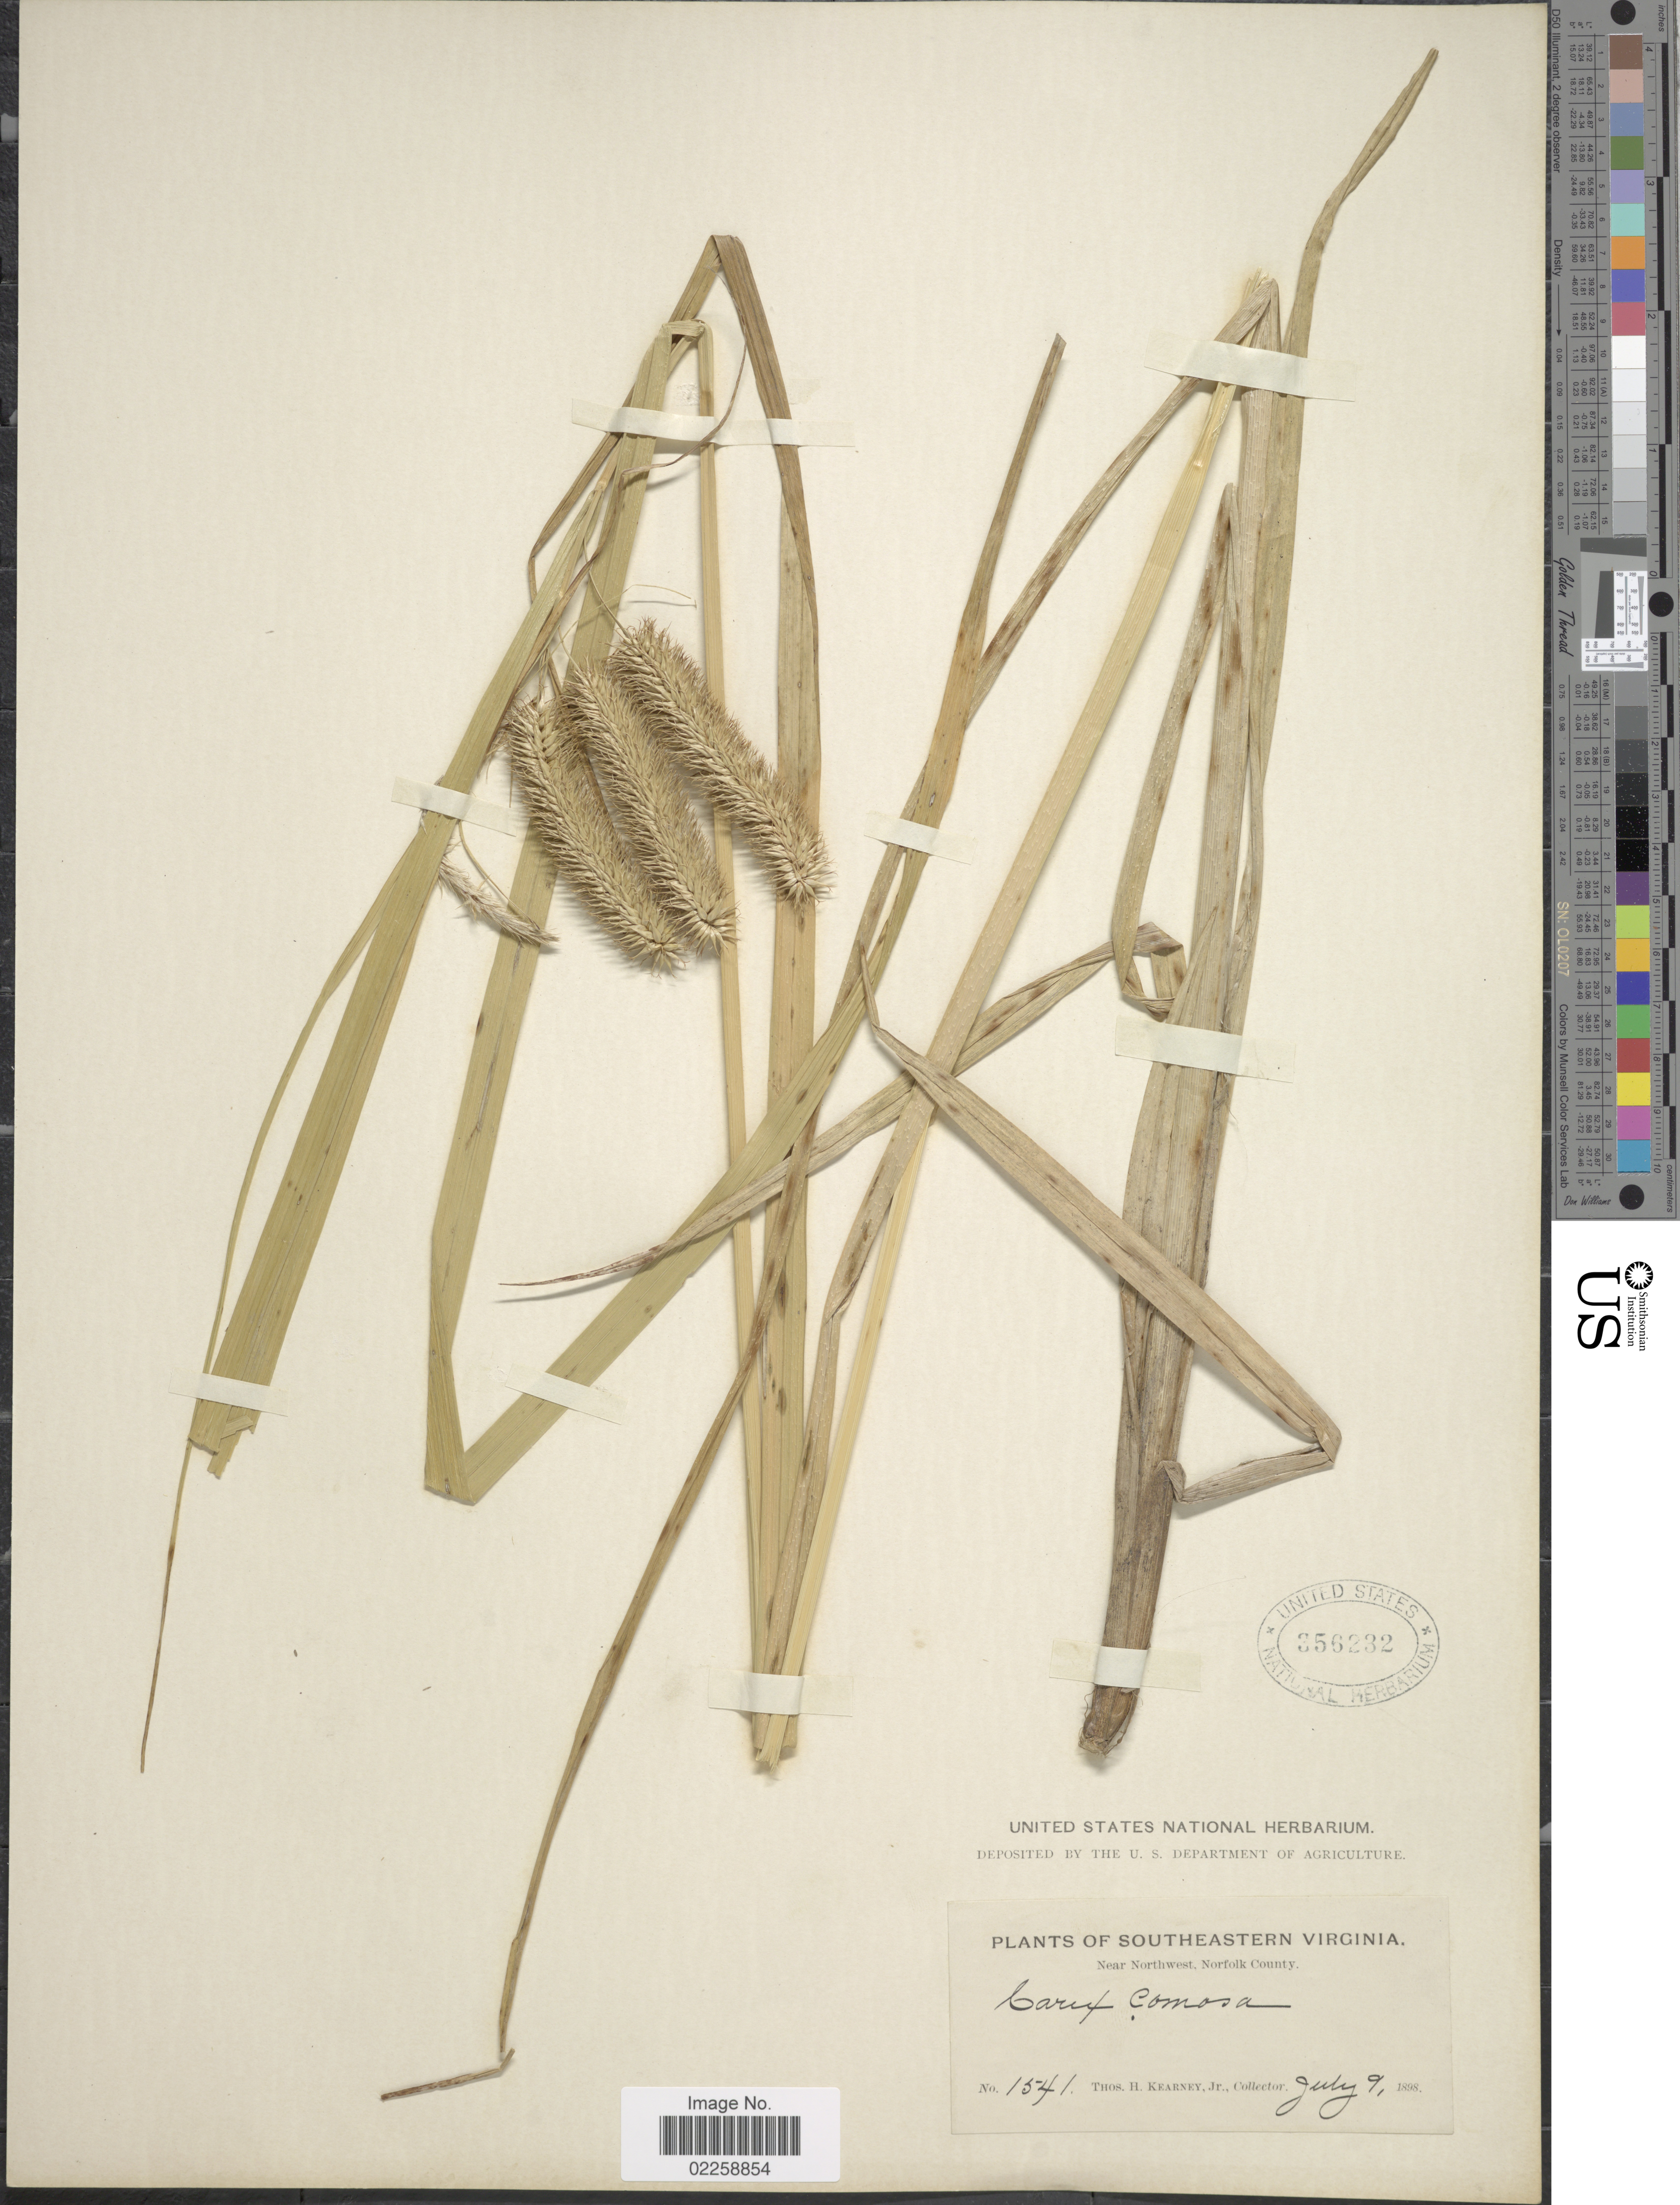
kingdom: Plantae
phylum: Tracheophyta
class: Liliopsida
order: Poales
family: Cyperaceae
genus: Carex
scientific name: Carex comosa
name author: Boott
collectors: T. H. Kearney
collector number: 1541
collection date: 1898-07-09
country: United States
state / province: Virginia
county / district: City of Norfolk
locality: Southeastern Virginia, near Northwest, Norfolk County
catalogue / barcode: US 356232